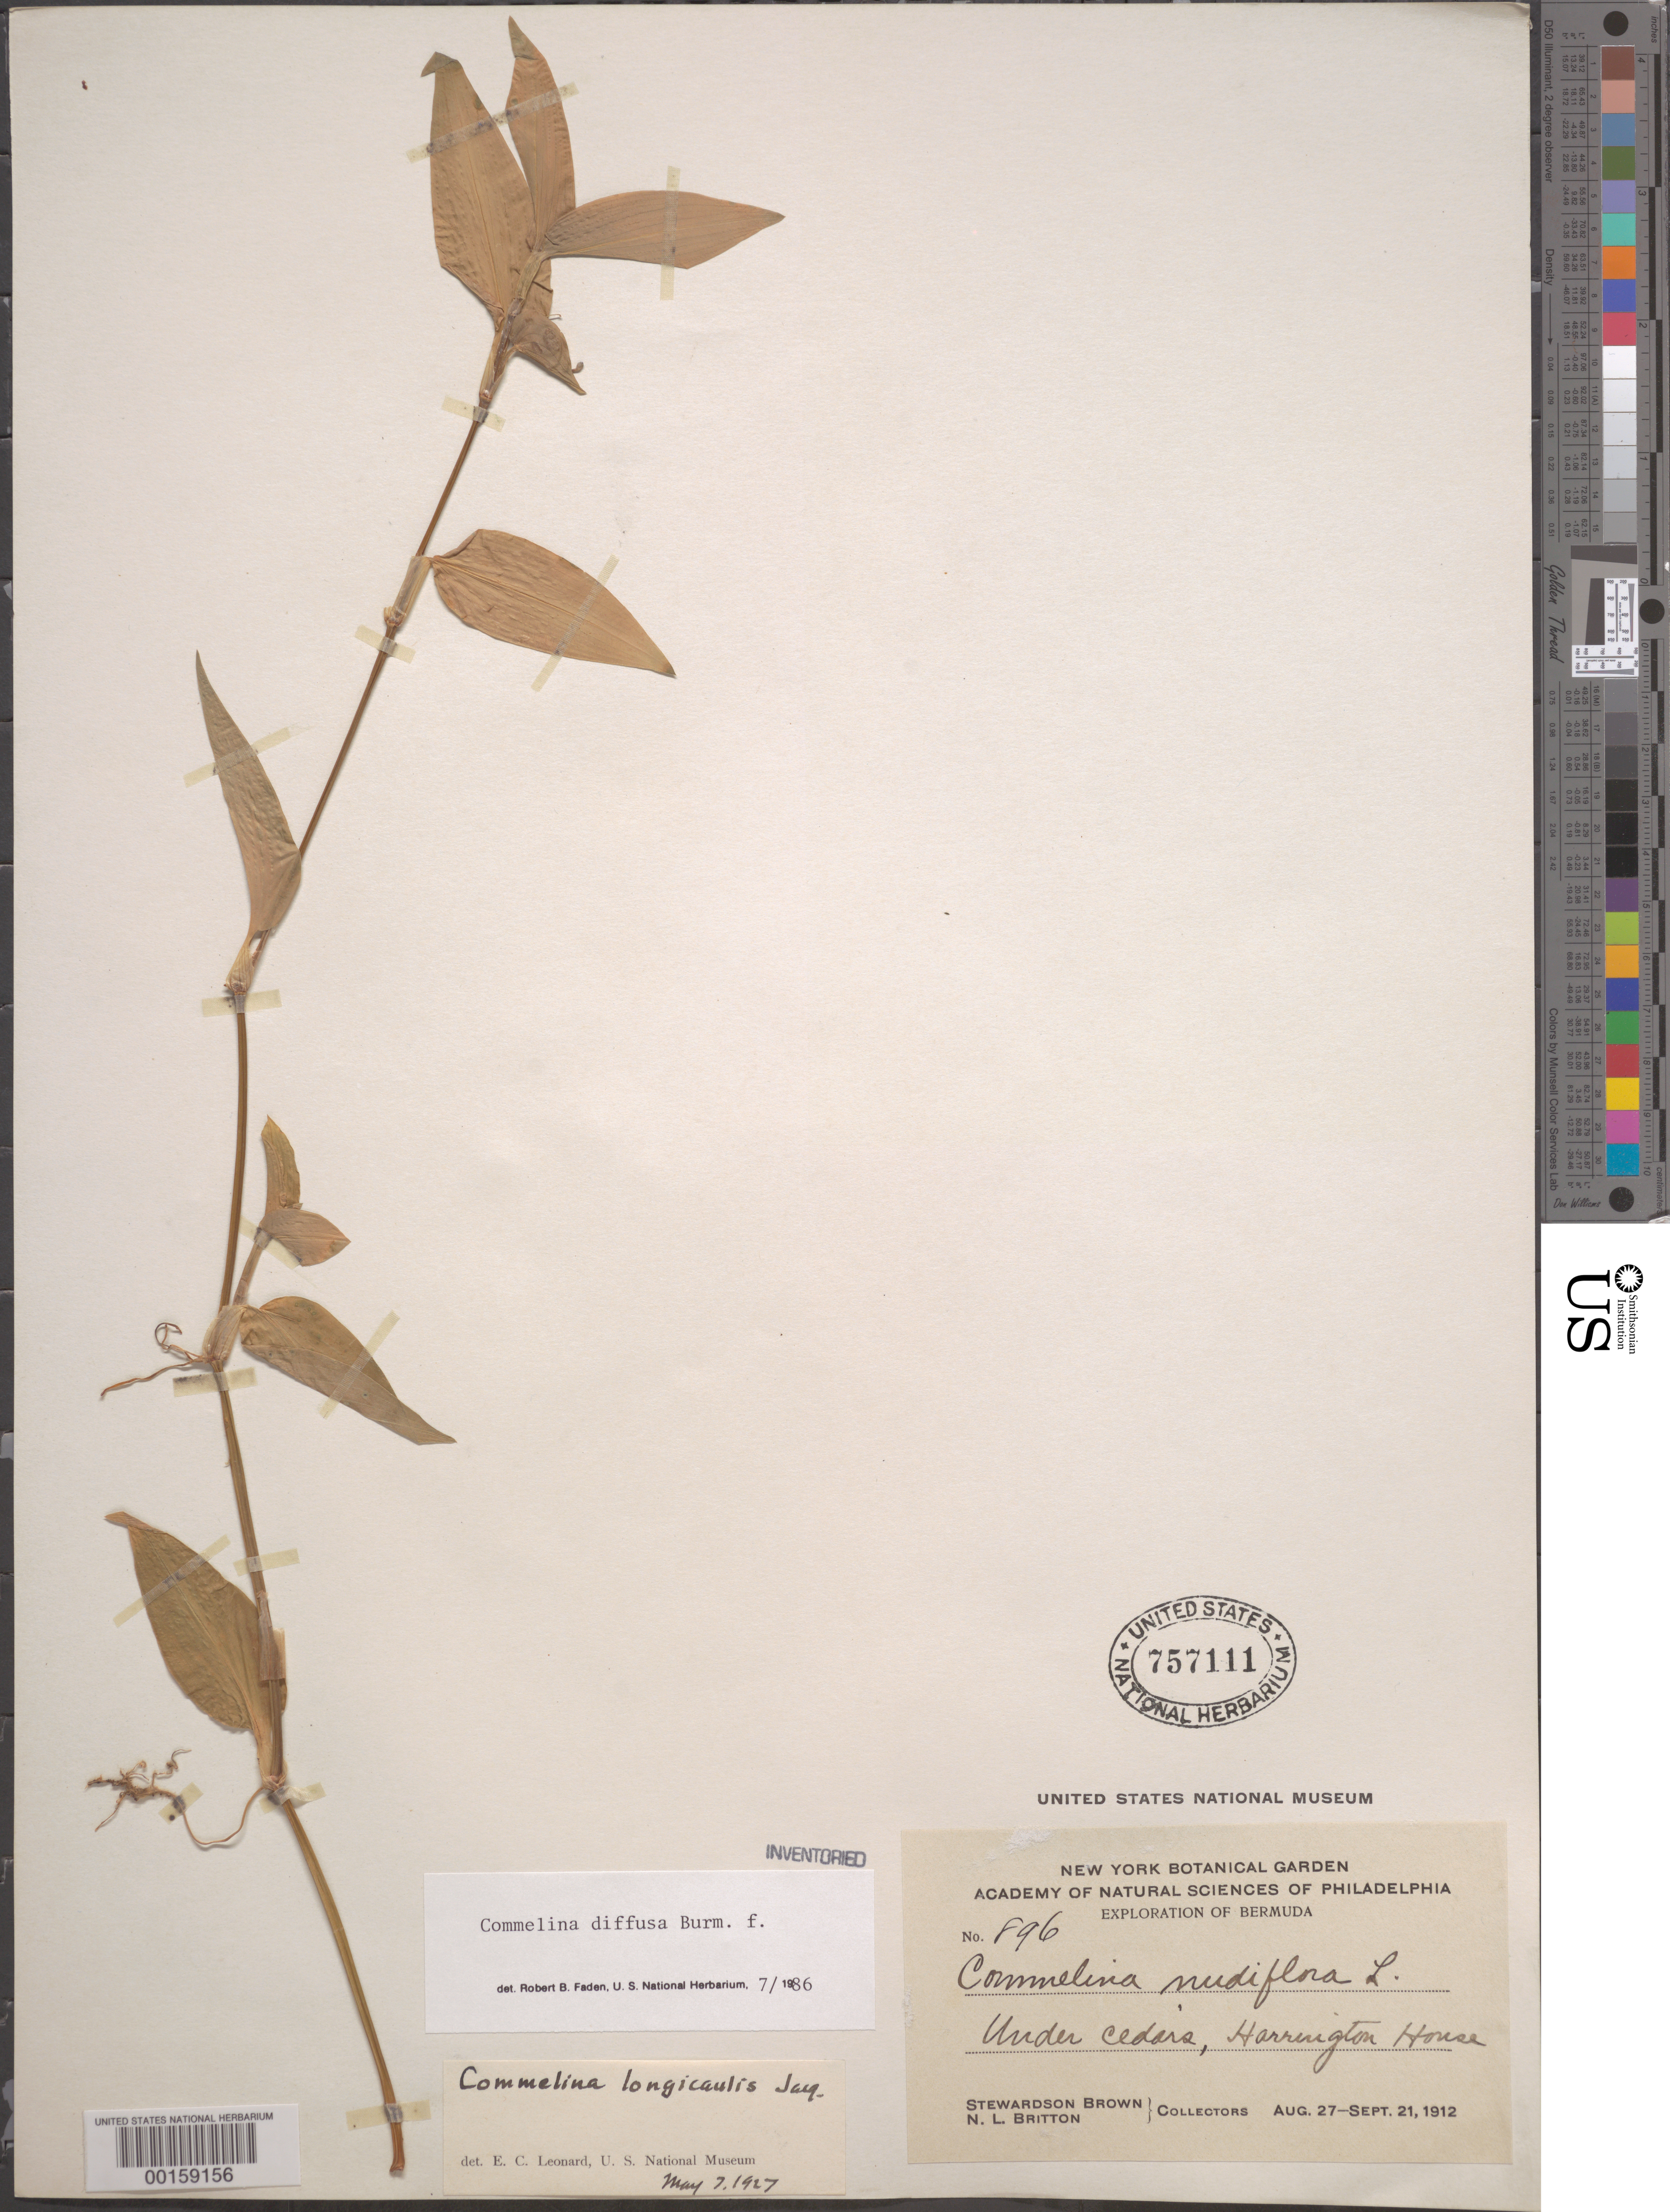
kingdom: Plantae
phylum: Tracheophyta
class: Liliopsida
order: Commelinales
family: Commelinaceae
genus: Commelina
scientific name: Commelina diffusa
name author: Burm. f.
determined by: Faden, Robert B., (US), Smithsonian Institution - National Museum of Natural History (UNITED STATES)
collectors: S. Brown & N. Britton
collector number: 896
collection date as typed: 27 Aug 1912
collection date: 1912-08-27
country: Bermuda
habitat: Growing in shade of cedars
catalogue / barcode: US 757111